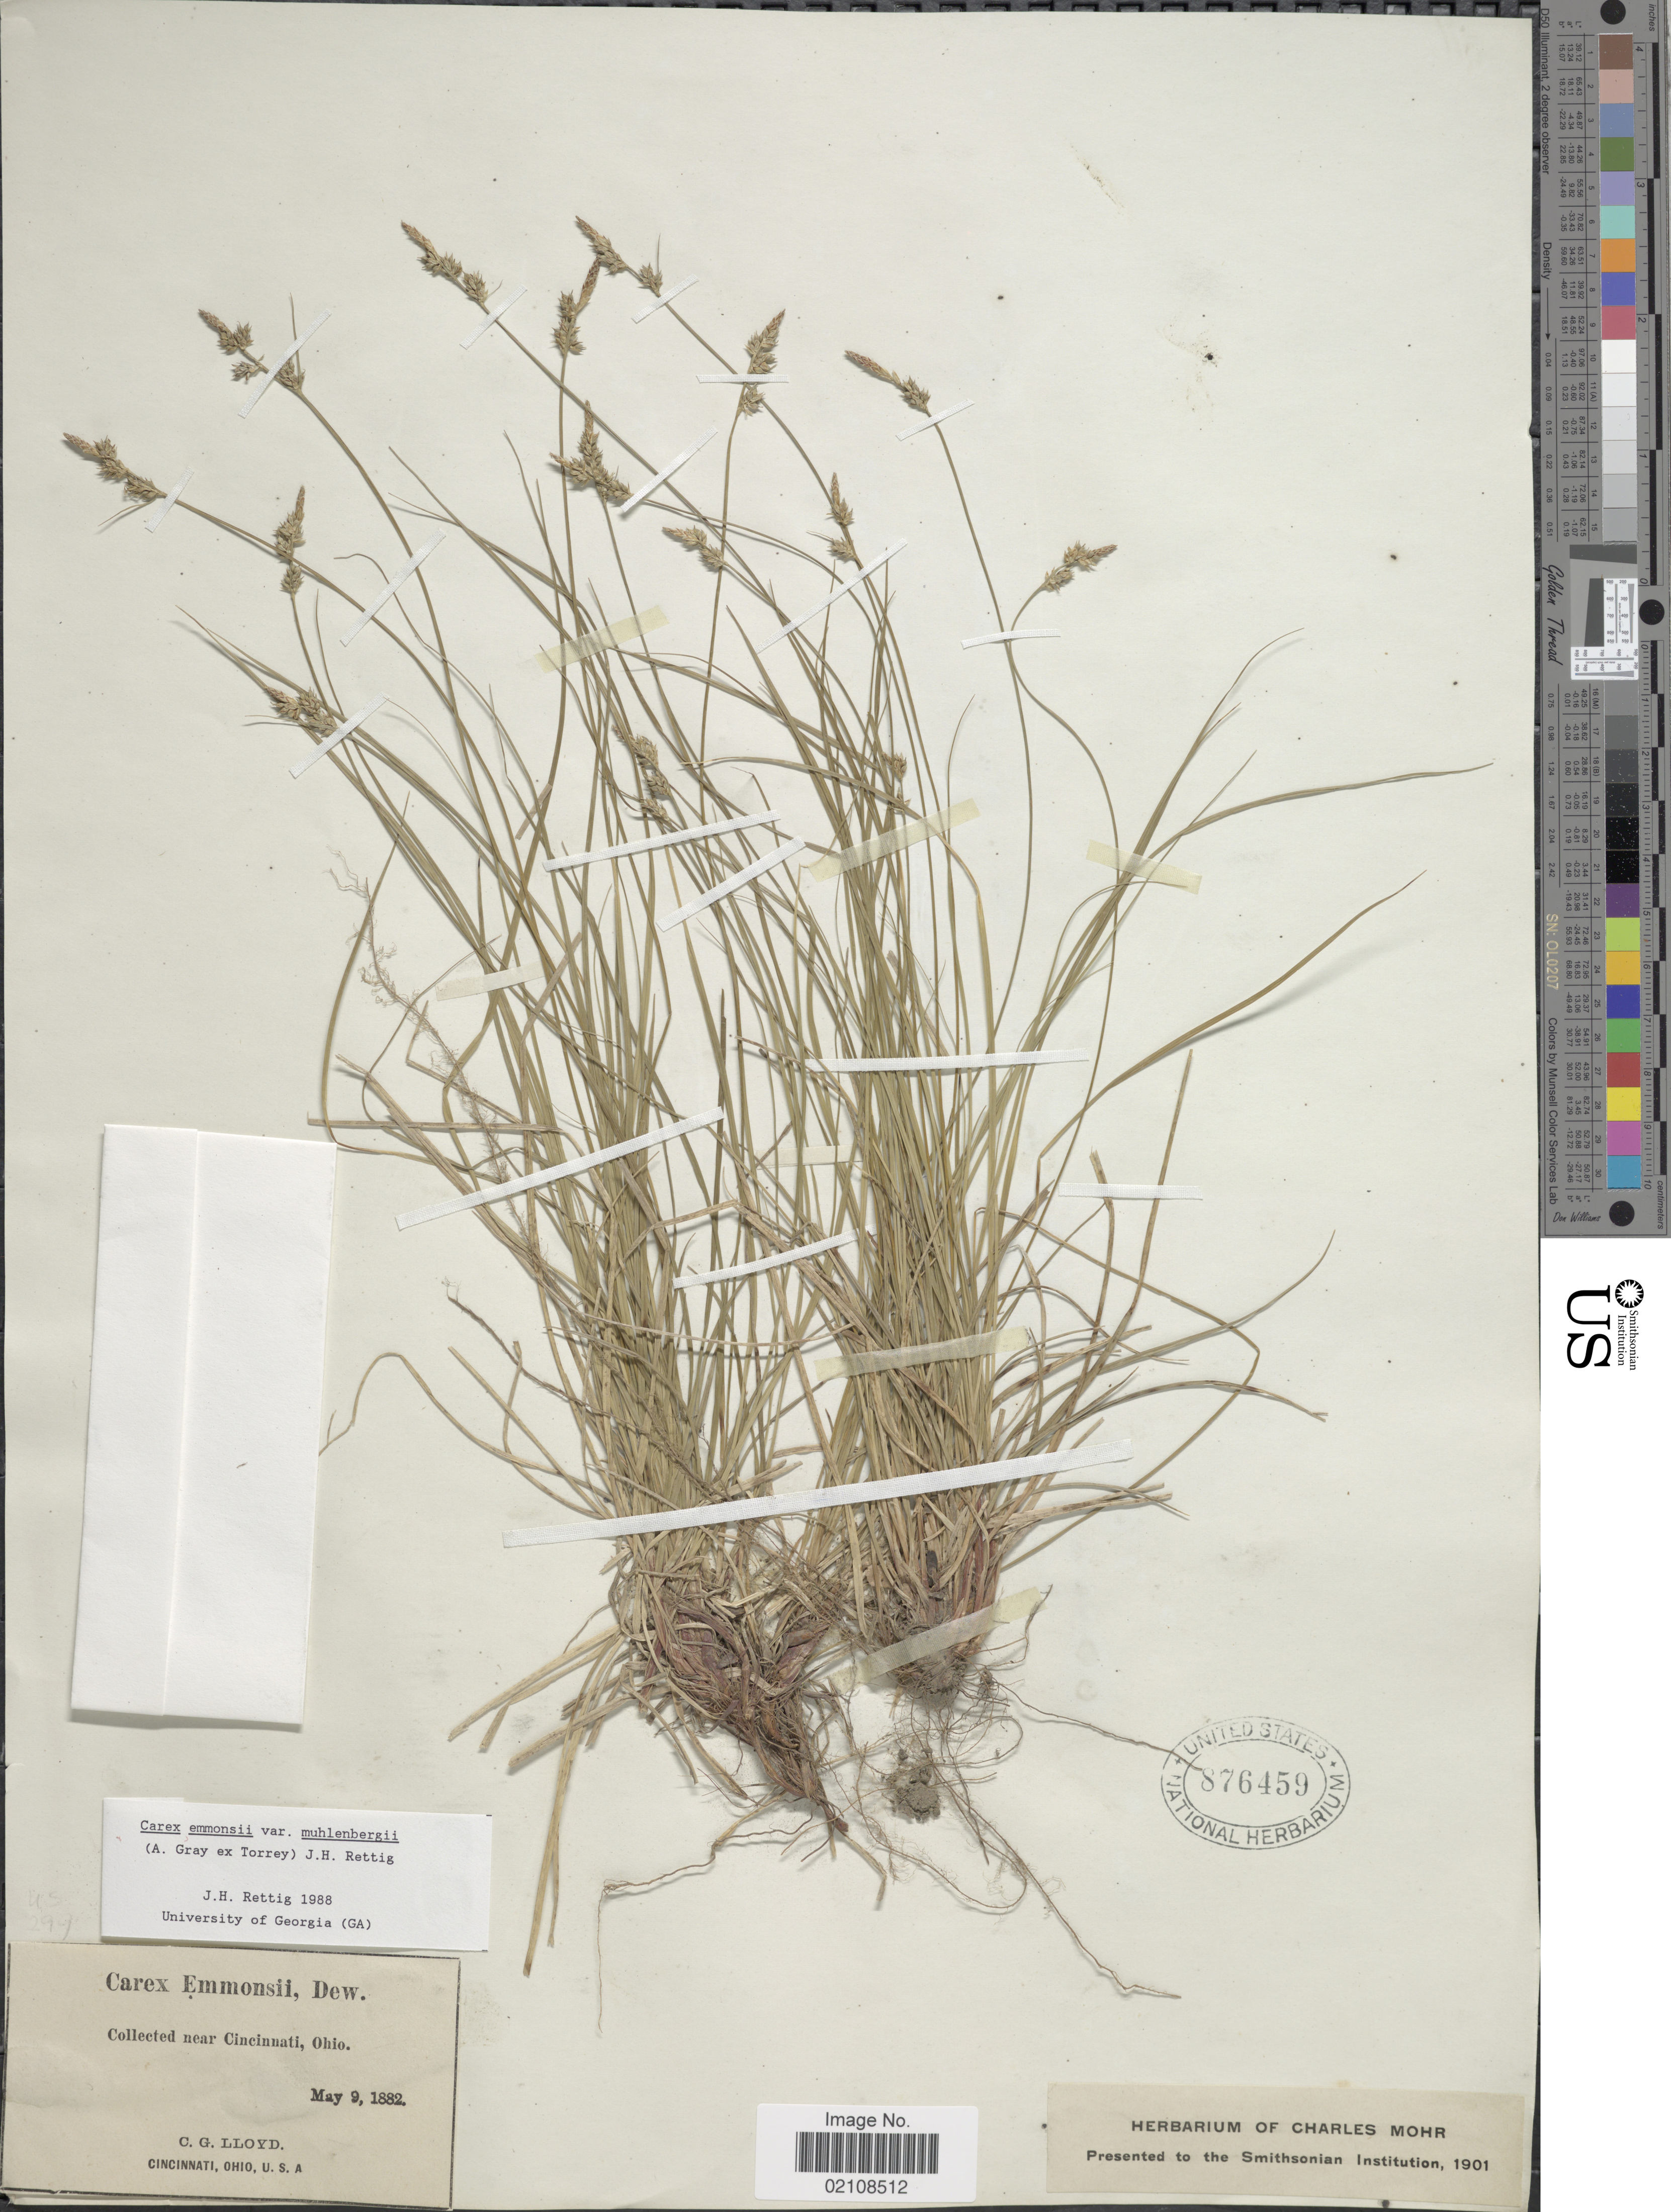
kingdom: Plantae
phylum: Tracheophyta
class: Liliopsida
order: Poales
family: Cyperaceae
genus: Carex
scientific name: Carex albicans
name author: Willd. ex Spreng.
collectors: C. G. Lloyd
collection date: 1882-05-09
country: United States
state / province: Ohio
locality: Near Cincinnati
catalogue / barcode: US 876459